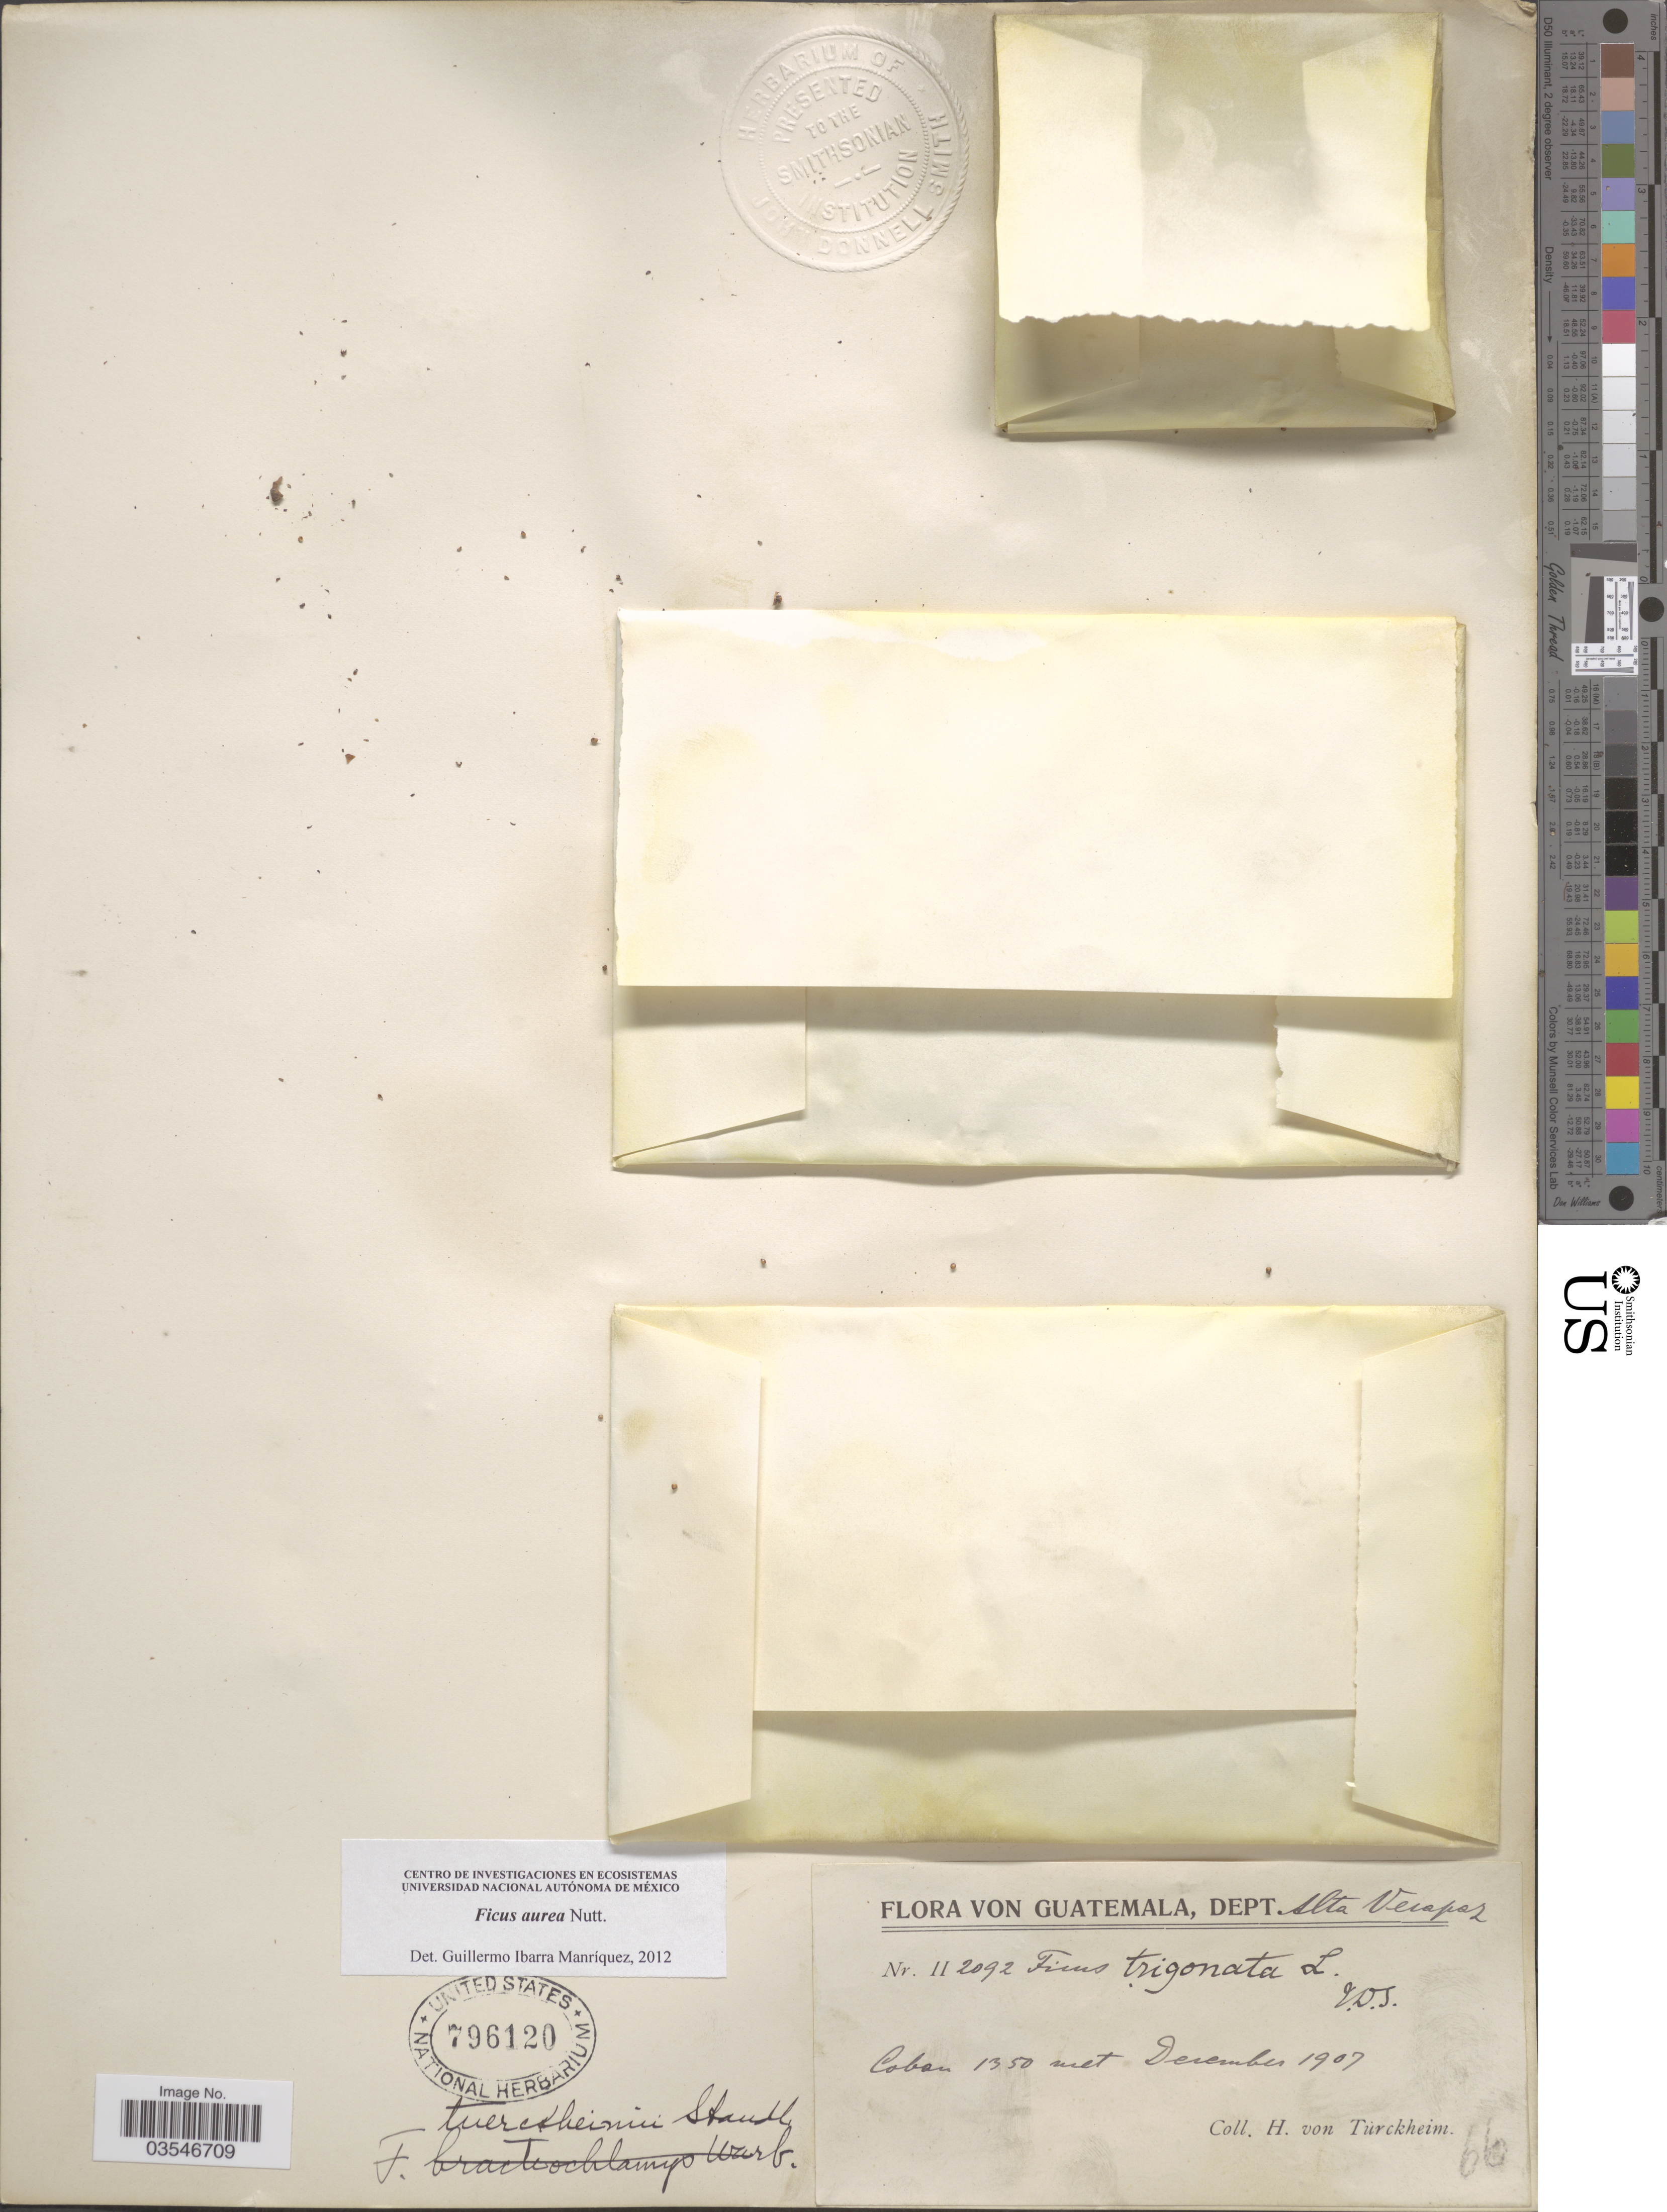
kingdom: Plantae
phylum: Tracheophyta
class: Magnoliopsida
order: Rosales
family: Moraceae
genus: Ficus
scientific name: Ficus aurea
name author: Nutt.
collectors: H. von Türckheim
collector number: II2092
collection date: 1907-12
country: Guatemala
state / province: Alta Verapaz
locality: Coban. Dept. Alta Verapaz.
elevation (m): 1350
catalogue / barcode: US 796120